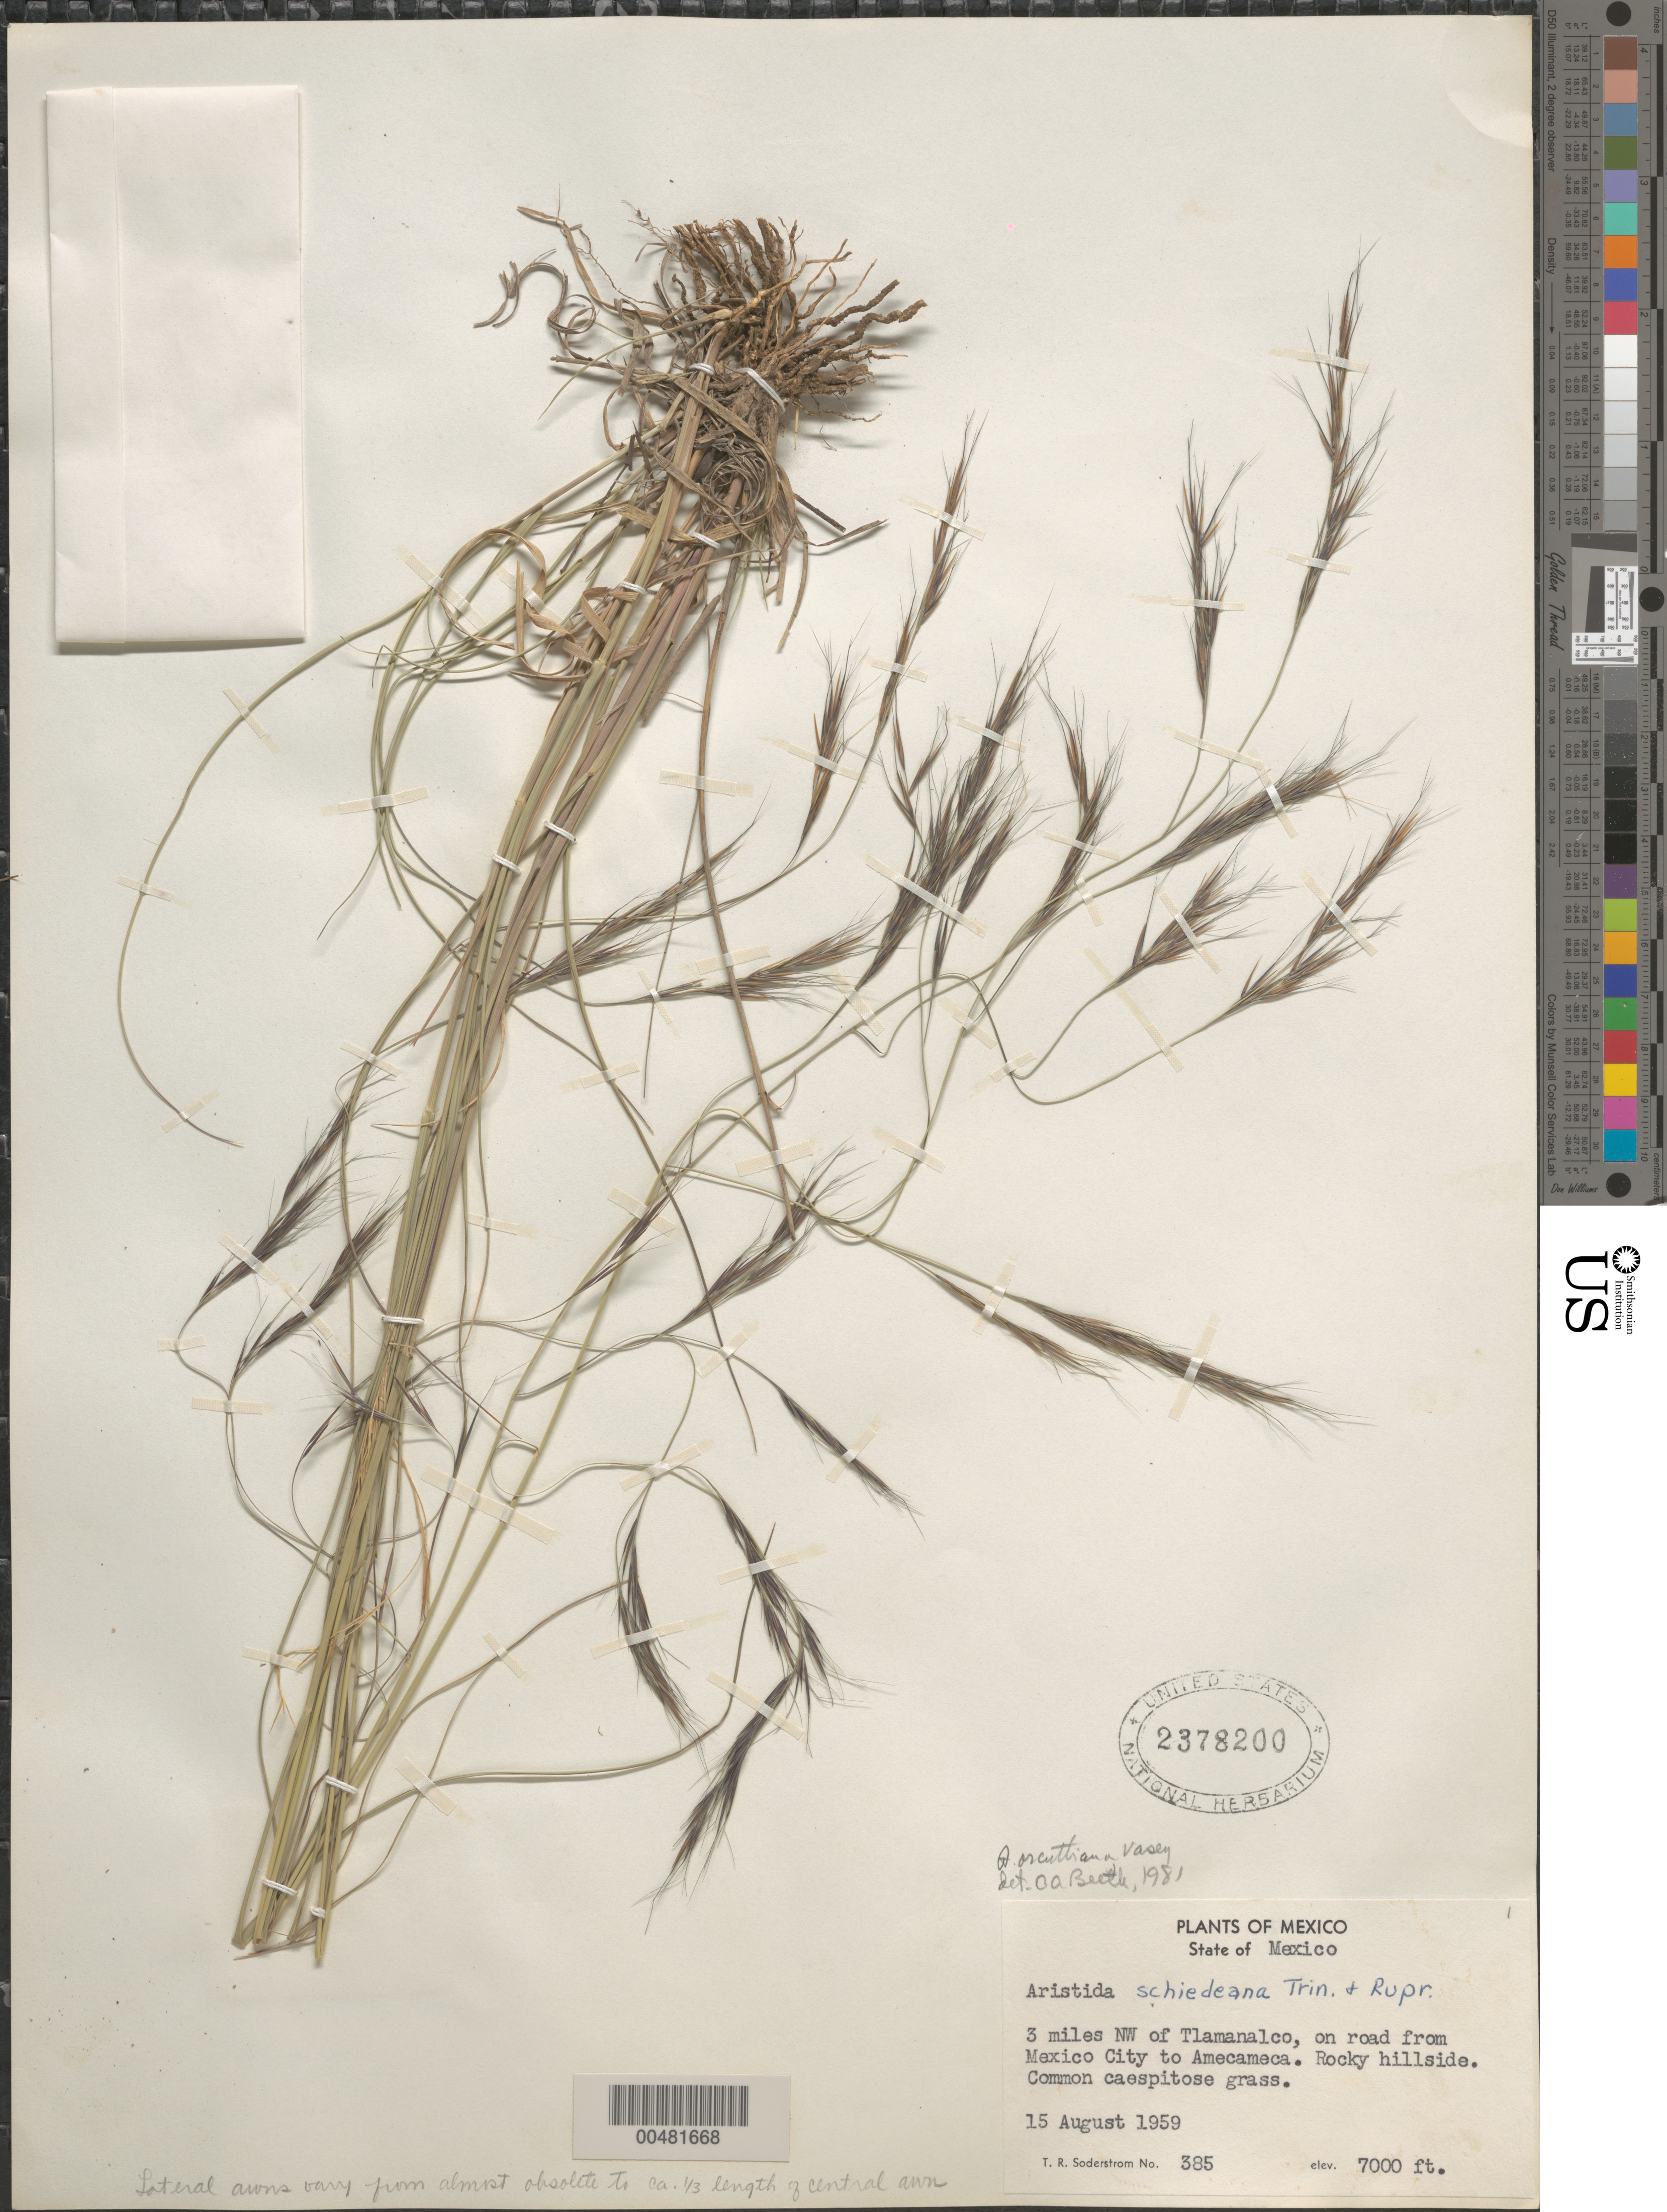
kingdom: Plantae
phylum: Tracheophyta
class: Liliopsida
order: Poales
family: Poaceae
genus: Aristida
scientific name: Aristida schiedeana var. orcuttiana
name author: (Vasey) Allred & Valdés-Reyna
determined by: Poaceae Reorganization Project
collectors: T. R. Soderstrom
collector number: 385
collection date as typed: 15 Aug 1959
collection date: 1959-08-15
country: Mexico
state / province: México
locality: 3 mi NW of Tlamanalco, on rd from Mexico City to Amecameca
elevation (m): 2134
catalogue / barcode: US 2378200